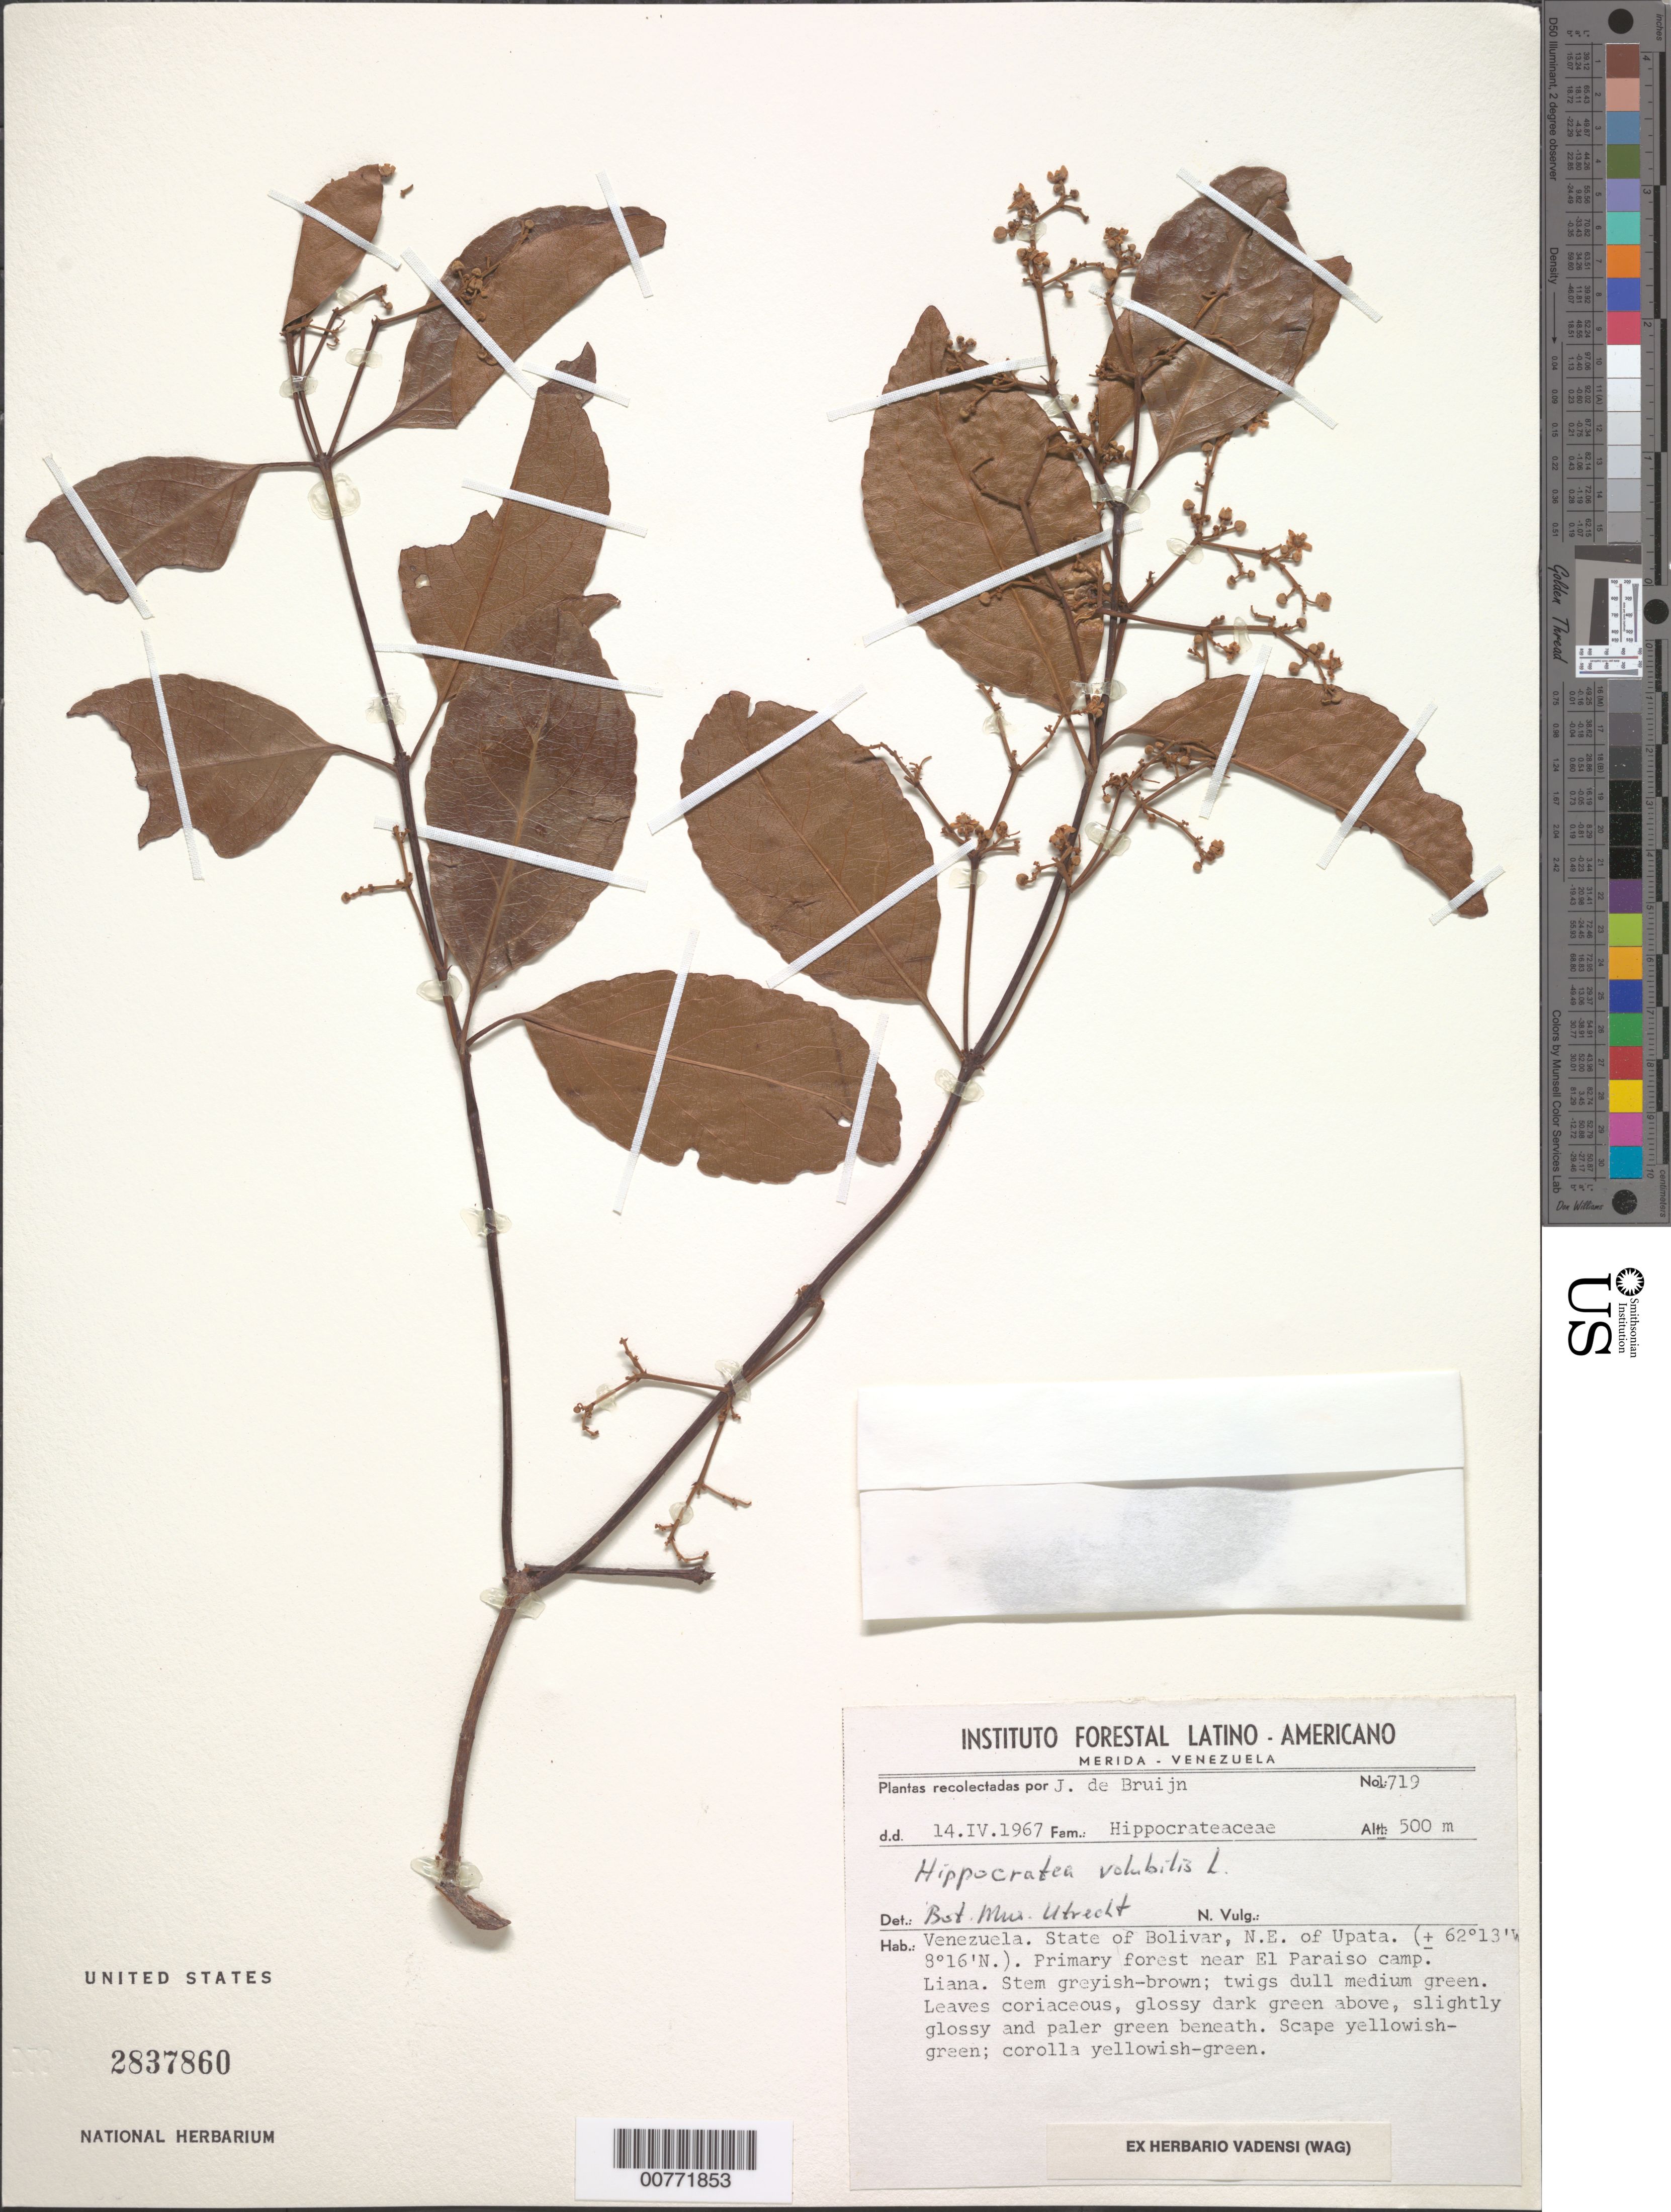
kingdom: Plantae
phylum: Tracheophyta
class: Magnoliopsida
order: Celastrales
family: Celastraceae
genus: Hippocratea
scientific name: Hippocratea volubilis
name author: L.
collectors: J. Bruijn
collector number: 1719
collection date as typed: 14-Apr-67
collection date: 1967-04-14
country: Venezuela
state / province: Bolívar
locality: Upata, NE of, near El Paraiso camp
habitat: Primary forest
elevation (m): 500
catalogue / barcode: US 2837860